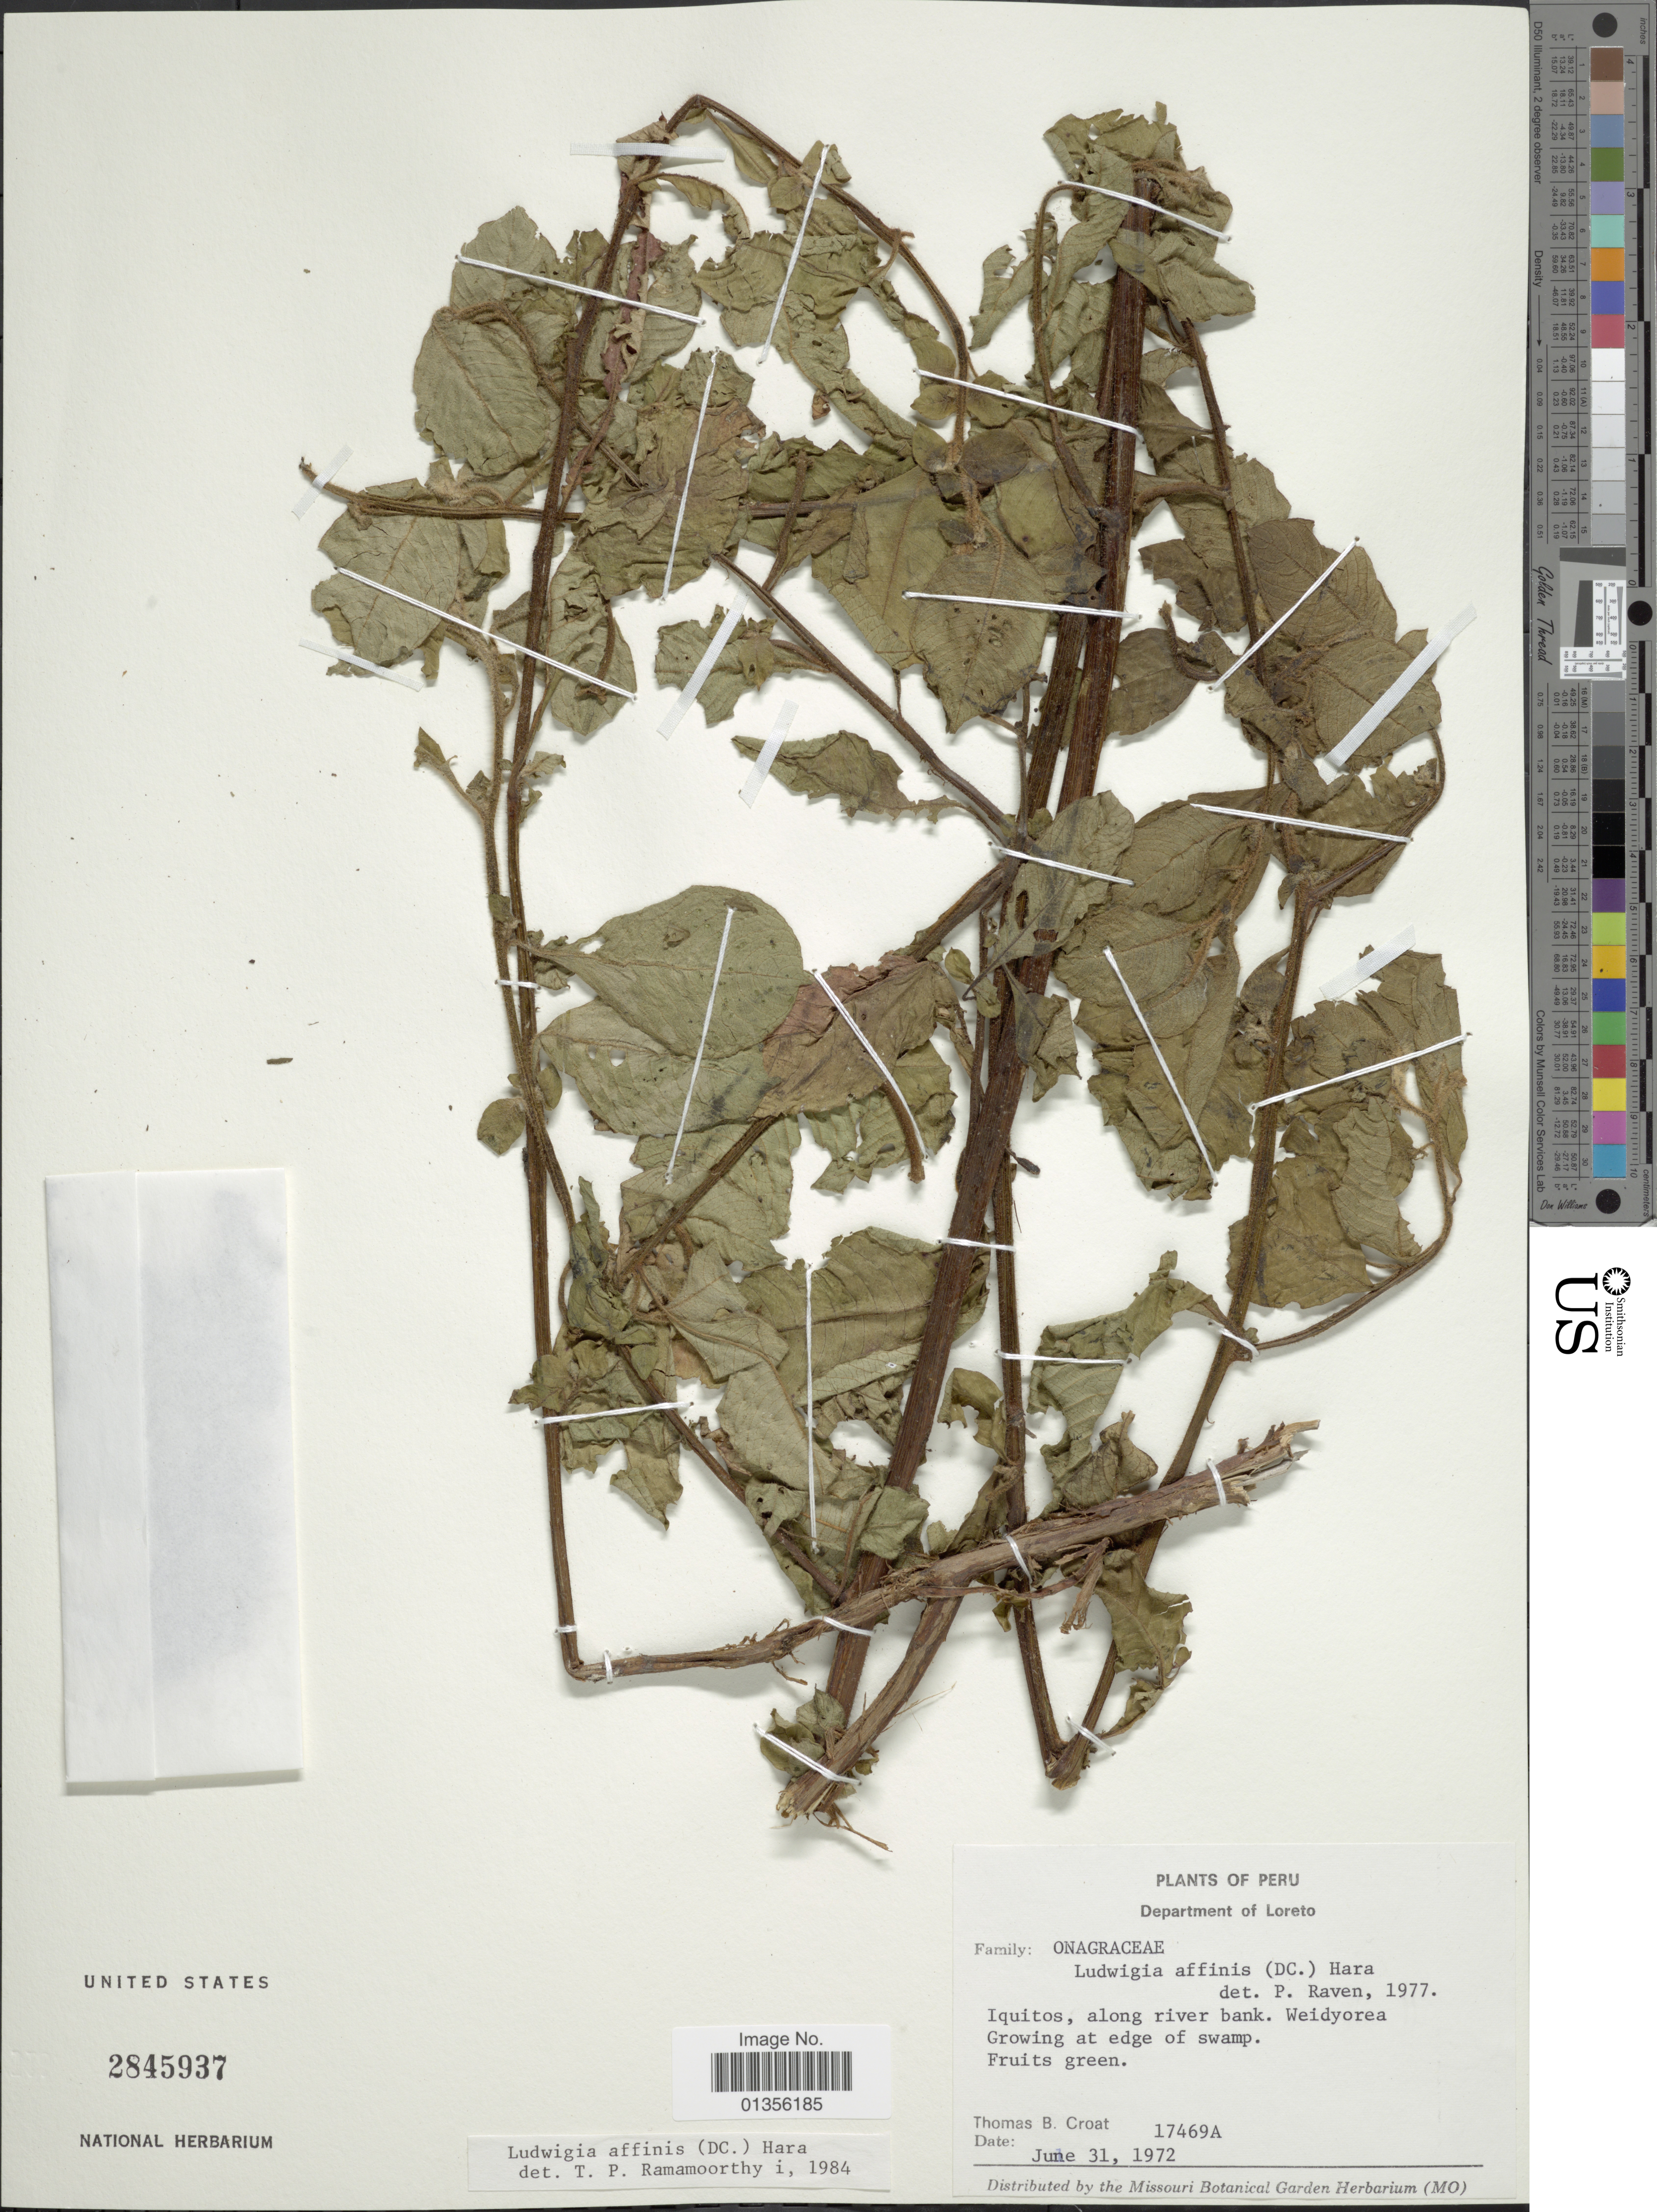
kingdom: Plantae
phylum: Tracheophyta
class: Magnoliopsida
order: Myrtales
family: Onagraceae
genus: Ludwigia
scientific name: Ludwigia affinis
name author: (DC.) H. Hara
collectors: T. B. Croat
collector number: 17469A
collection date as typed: Transcribed d/m/y: 31/6/1972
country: Peru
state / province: Loreto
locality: Iquitos, along river bank.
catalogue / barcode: US 2845937